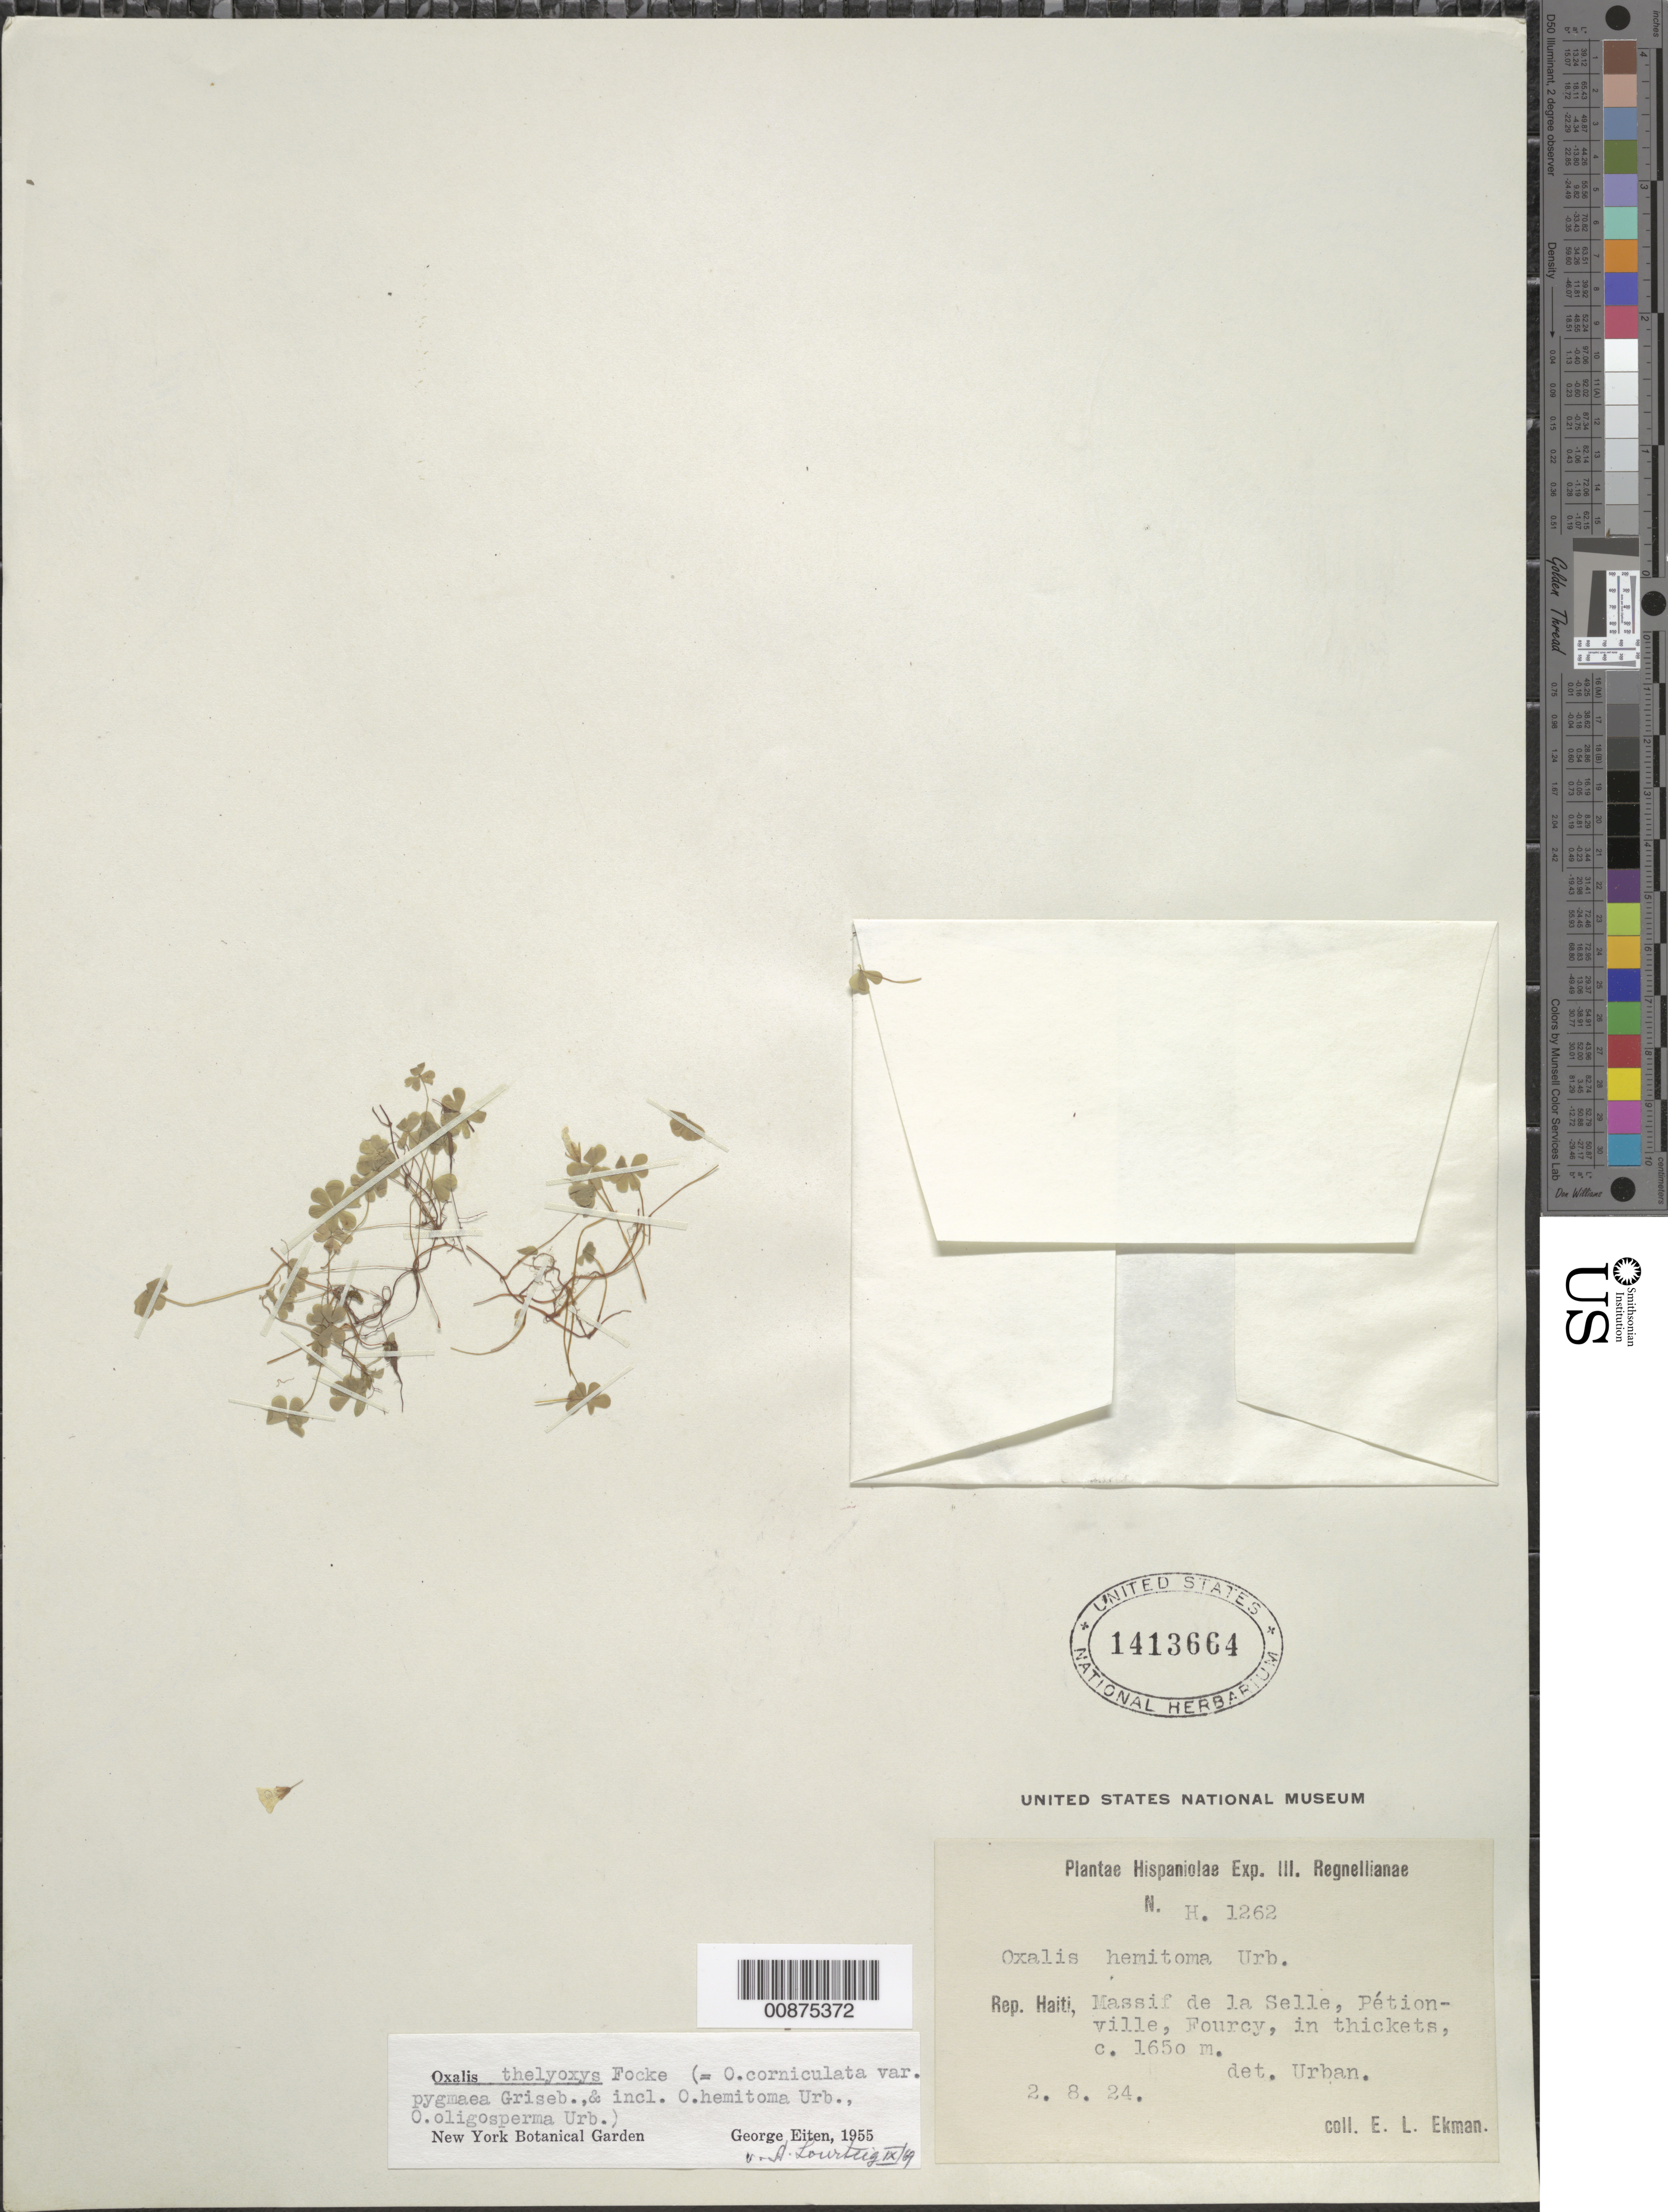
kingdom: Plantae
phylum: Tracheophyta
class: Magnoliopsida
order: Oxalidales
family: Oxalidaceae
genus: Oxalis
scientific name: Oxalis thelyoxys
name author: Focke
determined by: Lourteig, A.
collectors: E. L. Ekman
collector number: H 1262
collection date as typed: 02 Aug 1924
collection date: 1924-08-02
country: Haiti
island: Hispaniola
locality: Massif de la Selle, Pétionville, Fourcy.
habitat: In thickets.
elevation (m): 1650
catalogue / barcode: US 1413664